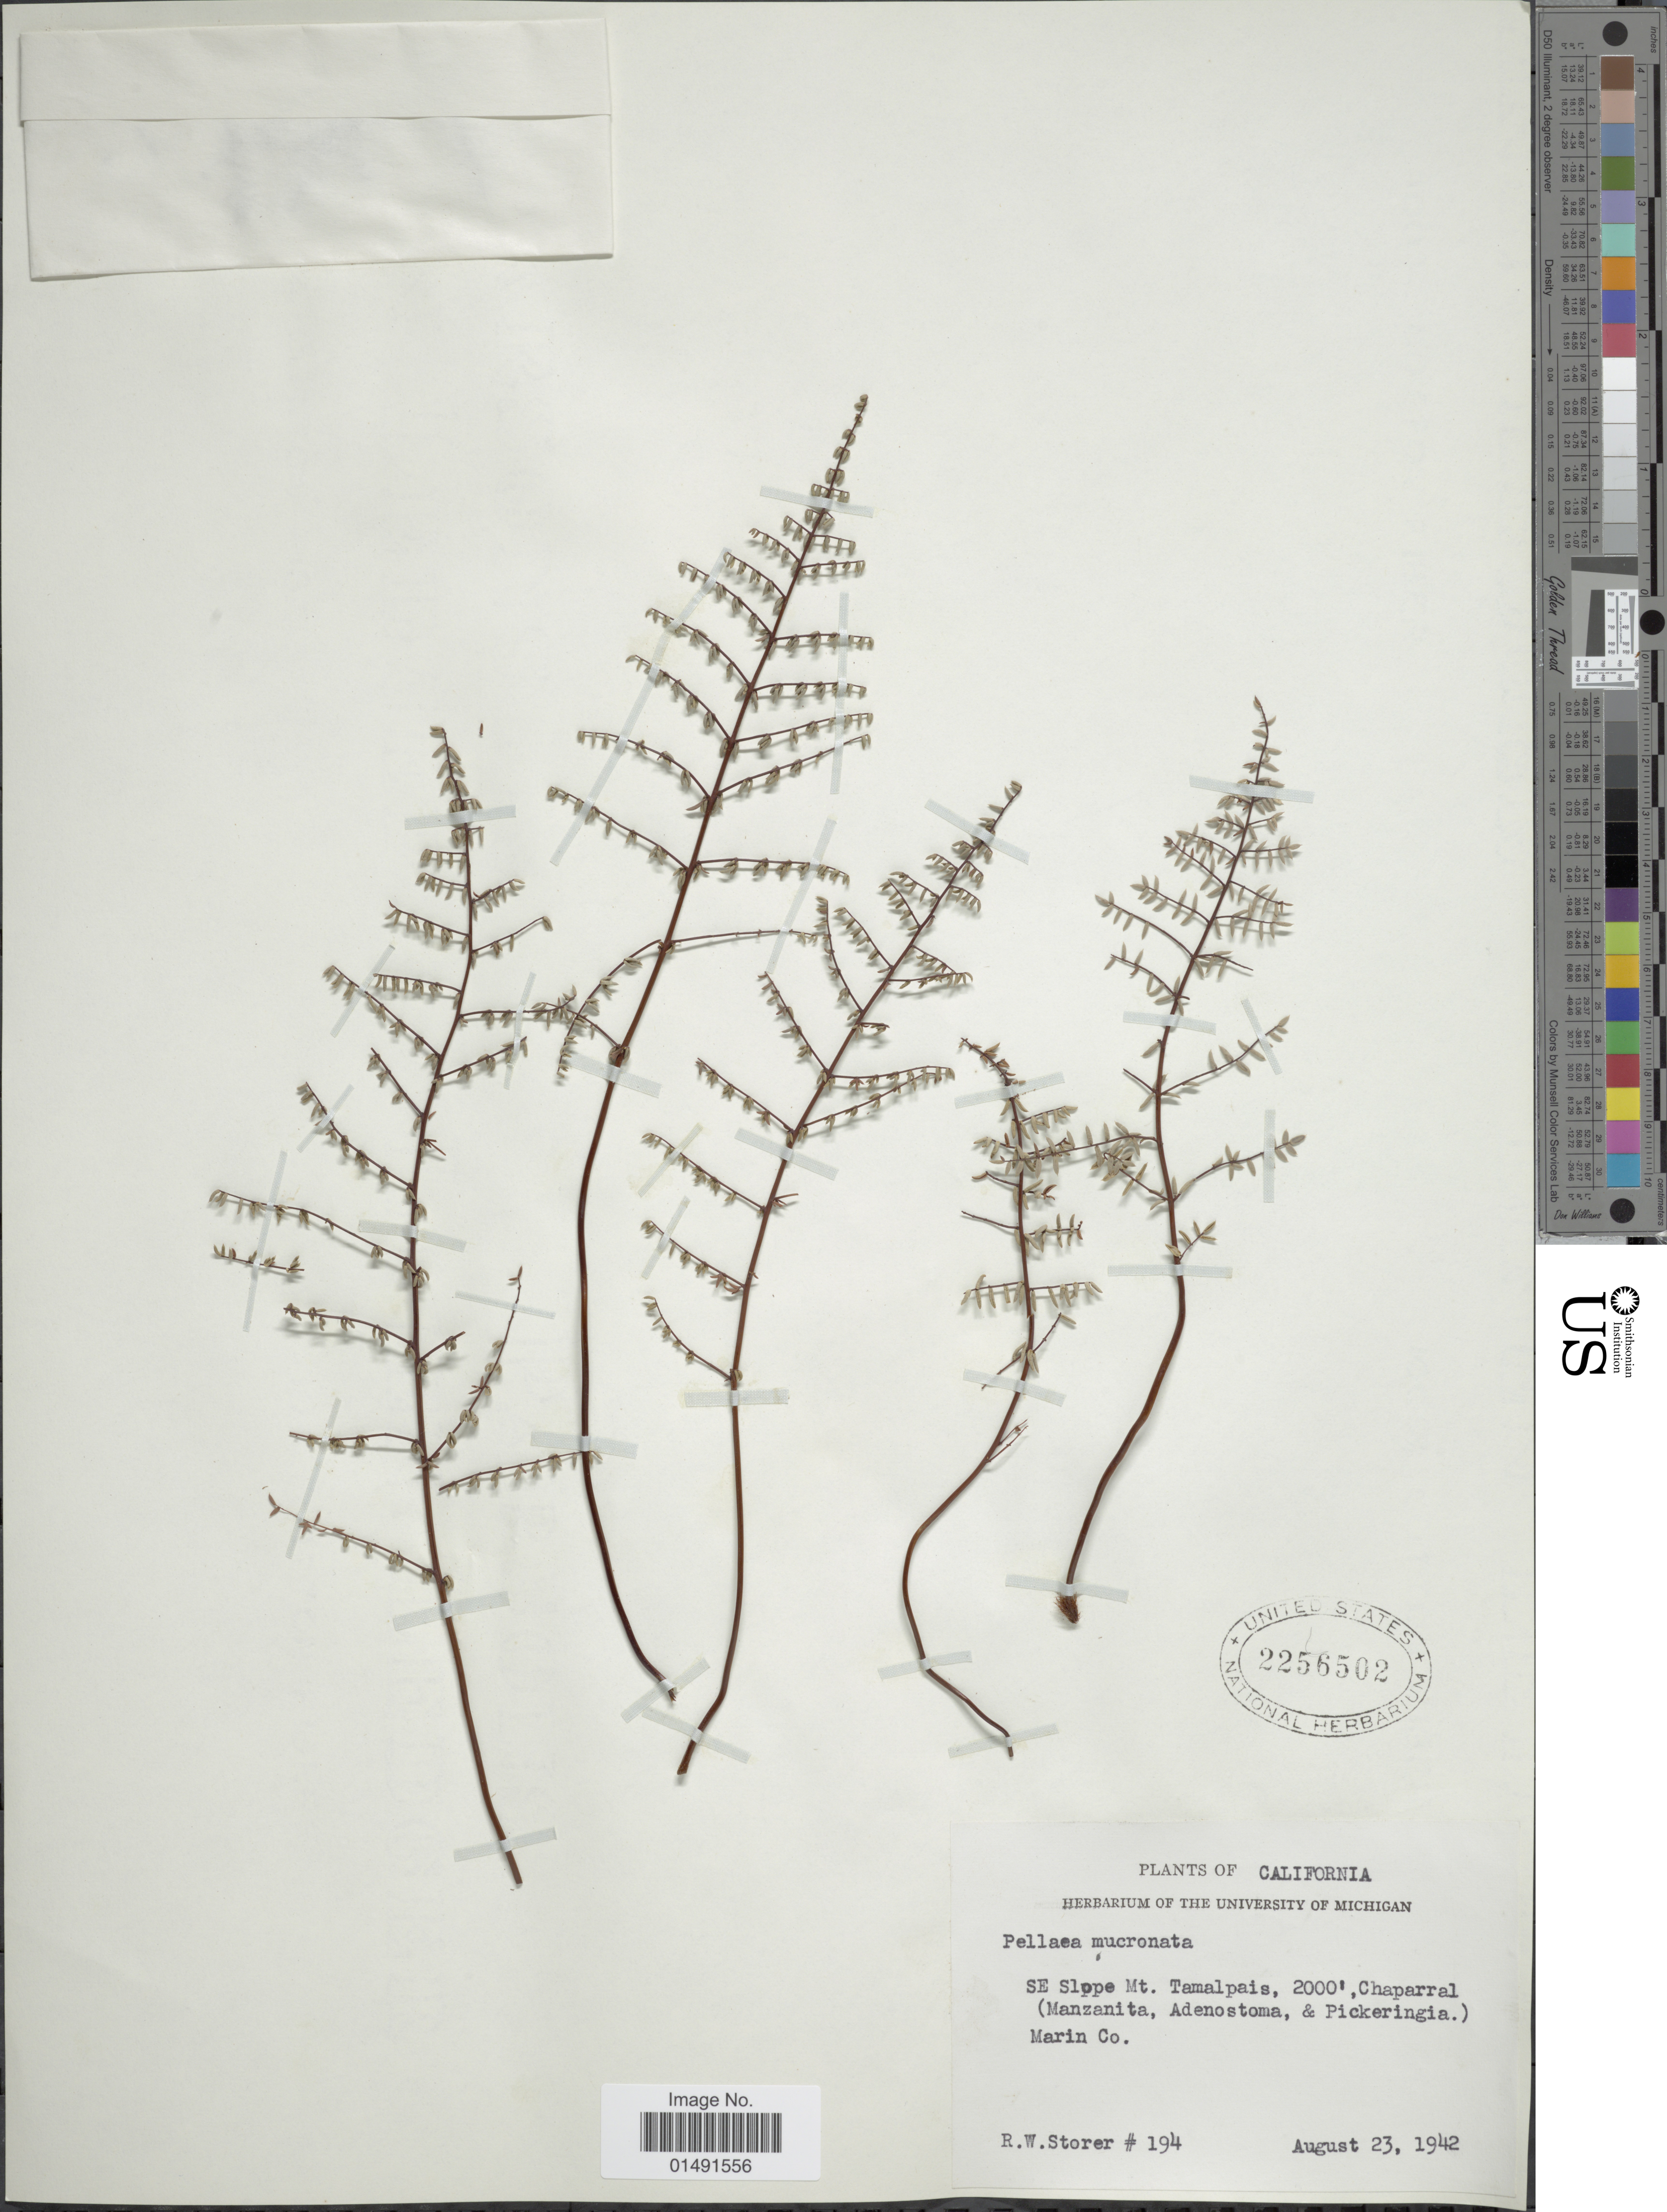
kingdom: Plantae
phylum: Tracheophyta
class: Polypodiopsida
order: Polypodiales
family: Pteridaceae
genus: Pellaea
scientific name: Pellaea mucronata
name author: (D.C. Eaton) D.C. Eaton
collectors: R. Storer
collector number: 194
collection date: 1942-08-23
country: United States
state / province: California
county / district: Marin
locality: SE slope Mt Tamalpais, Chaparral (Manzanita, Adenostoma, & Pickeringia) Marin Co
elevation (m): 610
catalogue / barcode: US 2256502